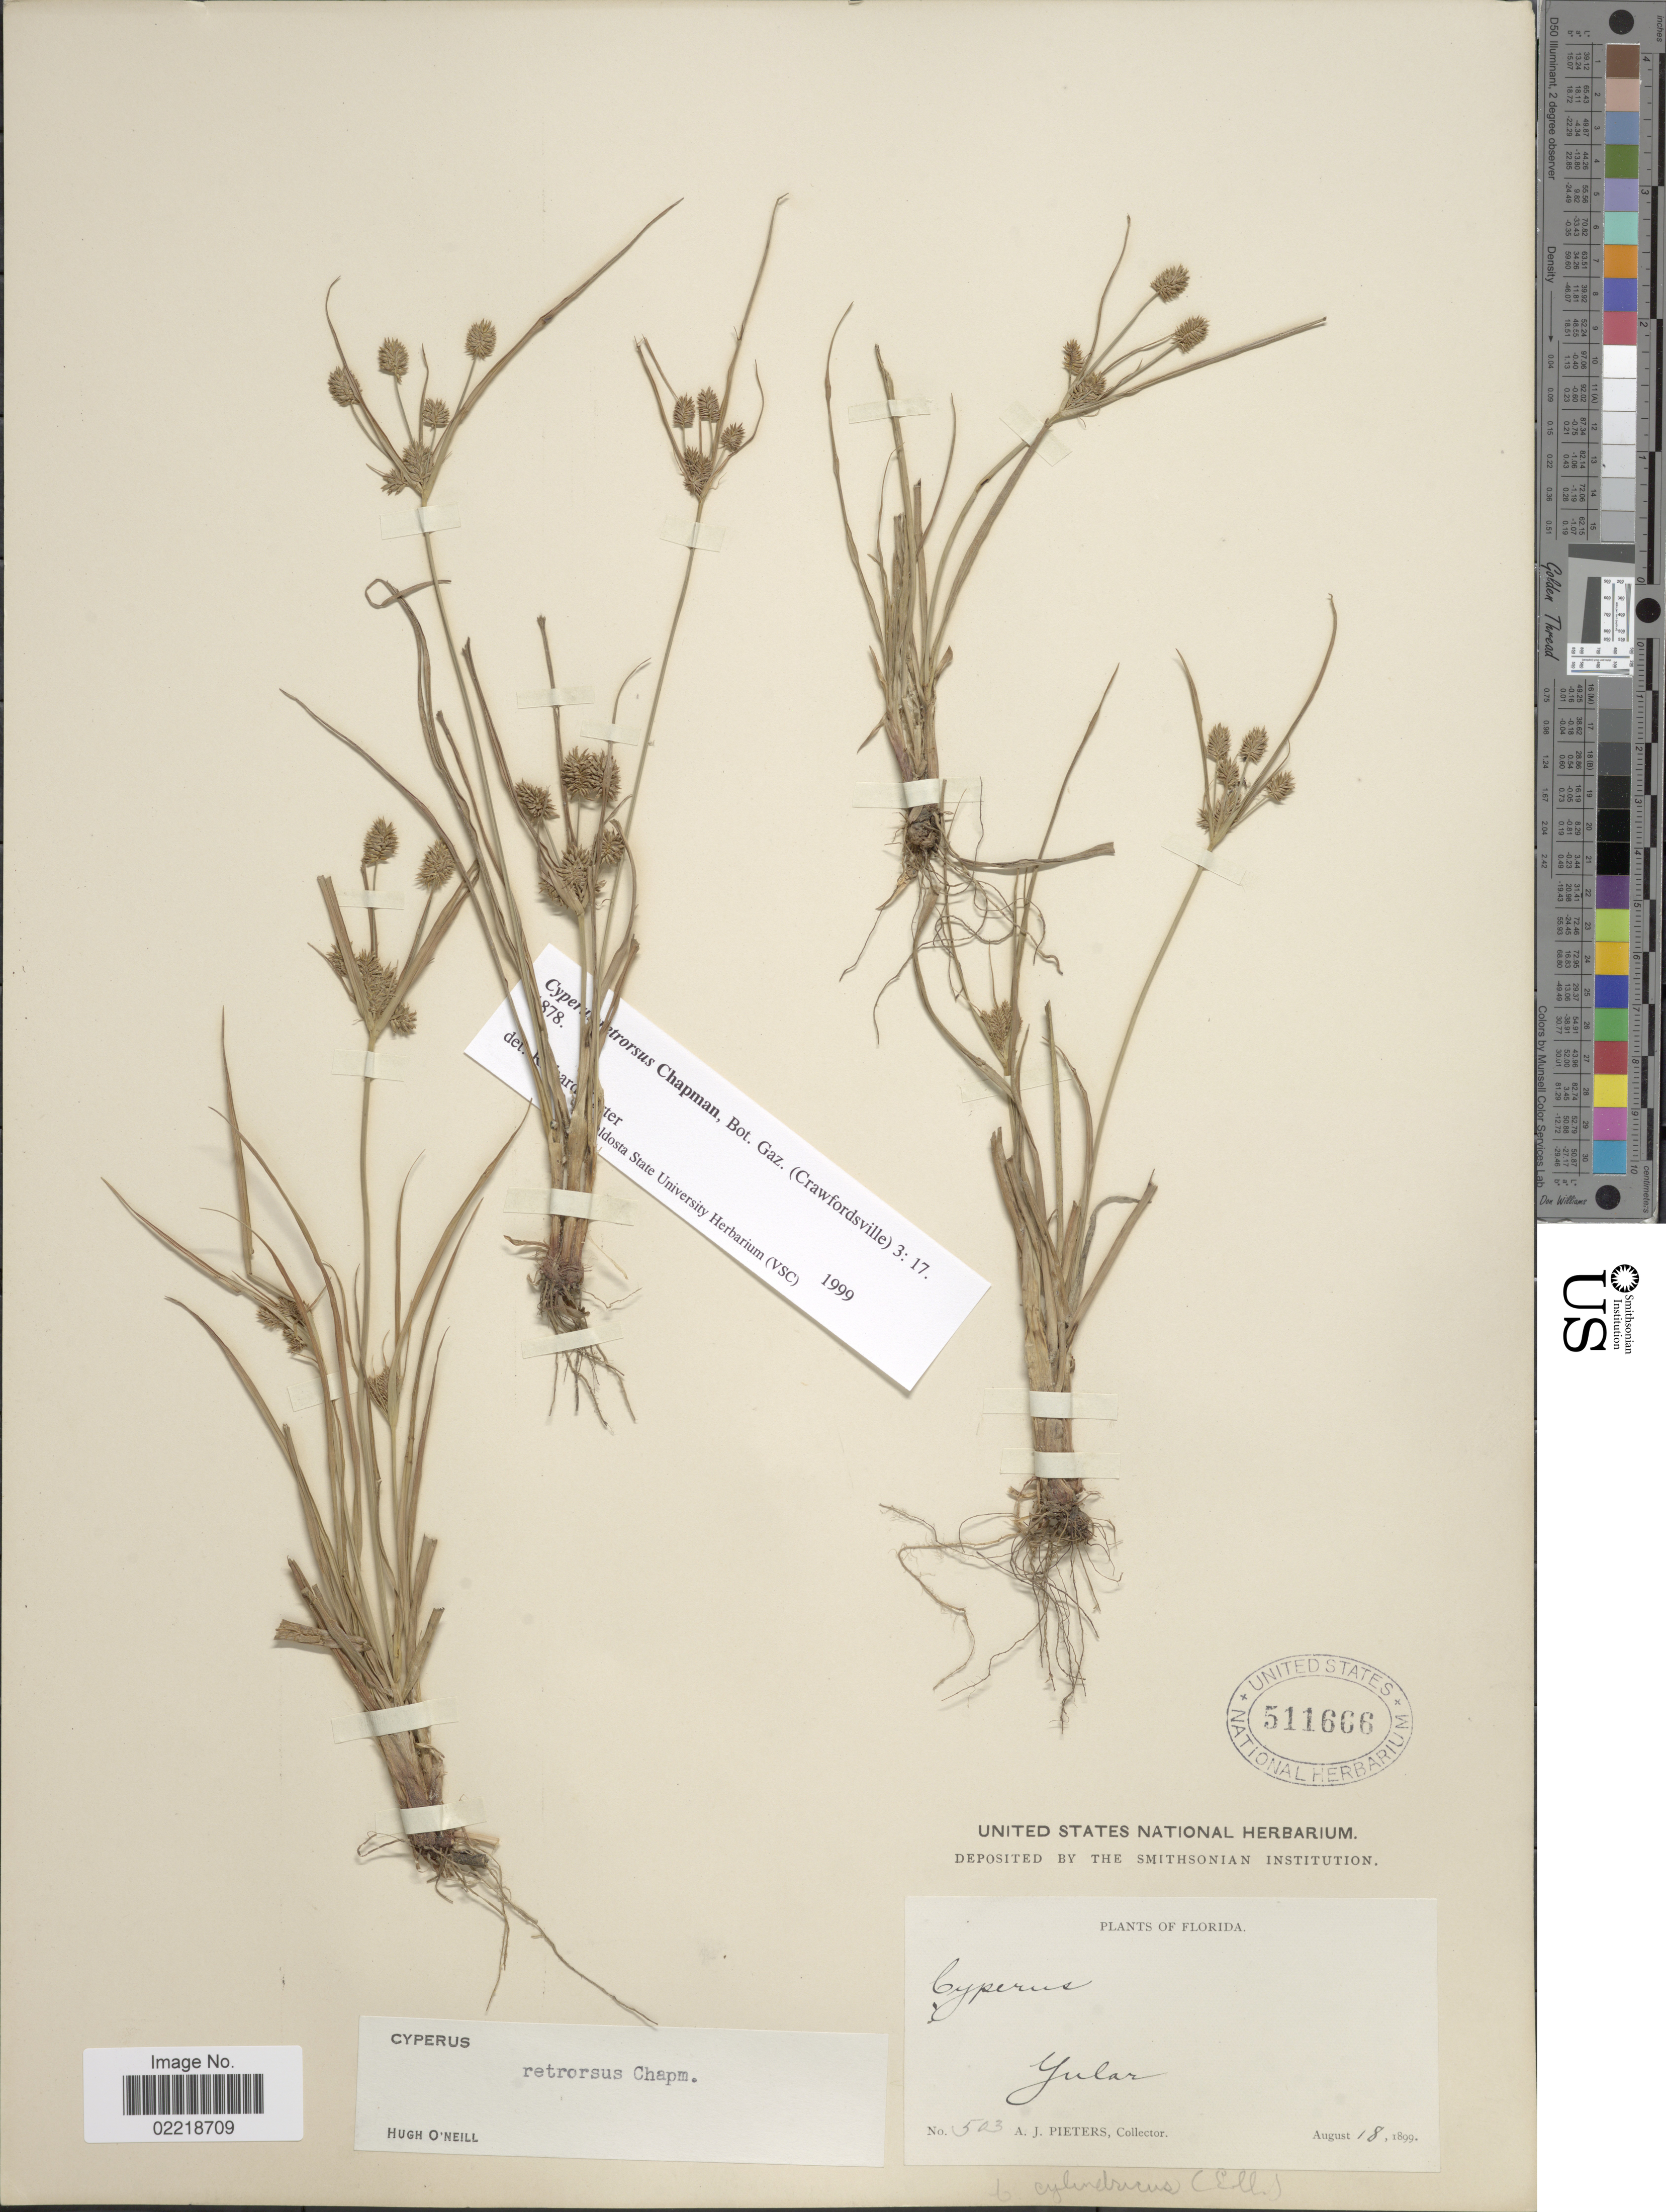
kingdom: Plantae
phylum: Tracheophyta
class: Liliopsida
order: Poales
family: Cyperaceae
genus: Cyperus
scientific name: Cyperus retrorsus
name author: Chapm.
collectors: A. Pieters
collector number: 503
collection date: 1899-08-18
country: United States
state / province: Florida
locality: Yular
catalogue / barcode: US 511666